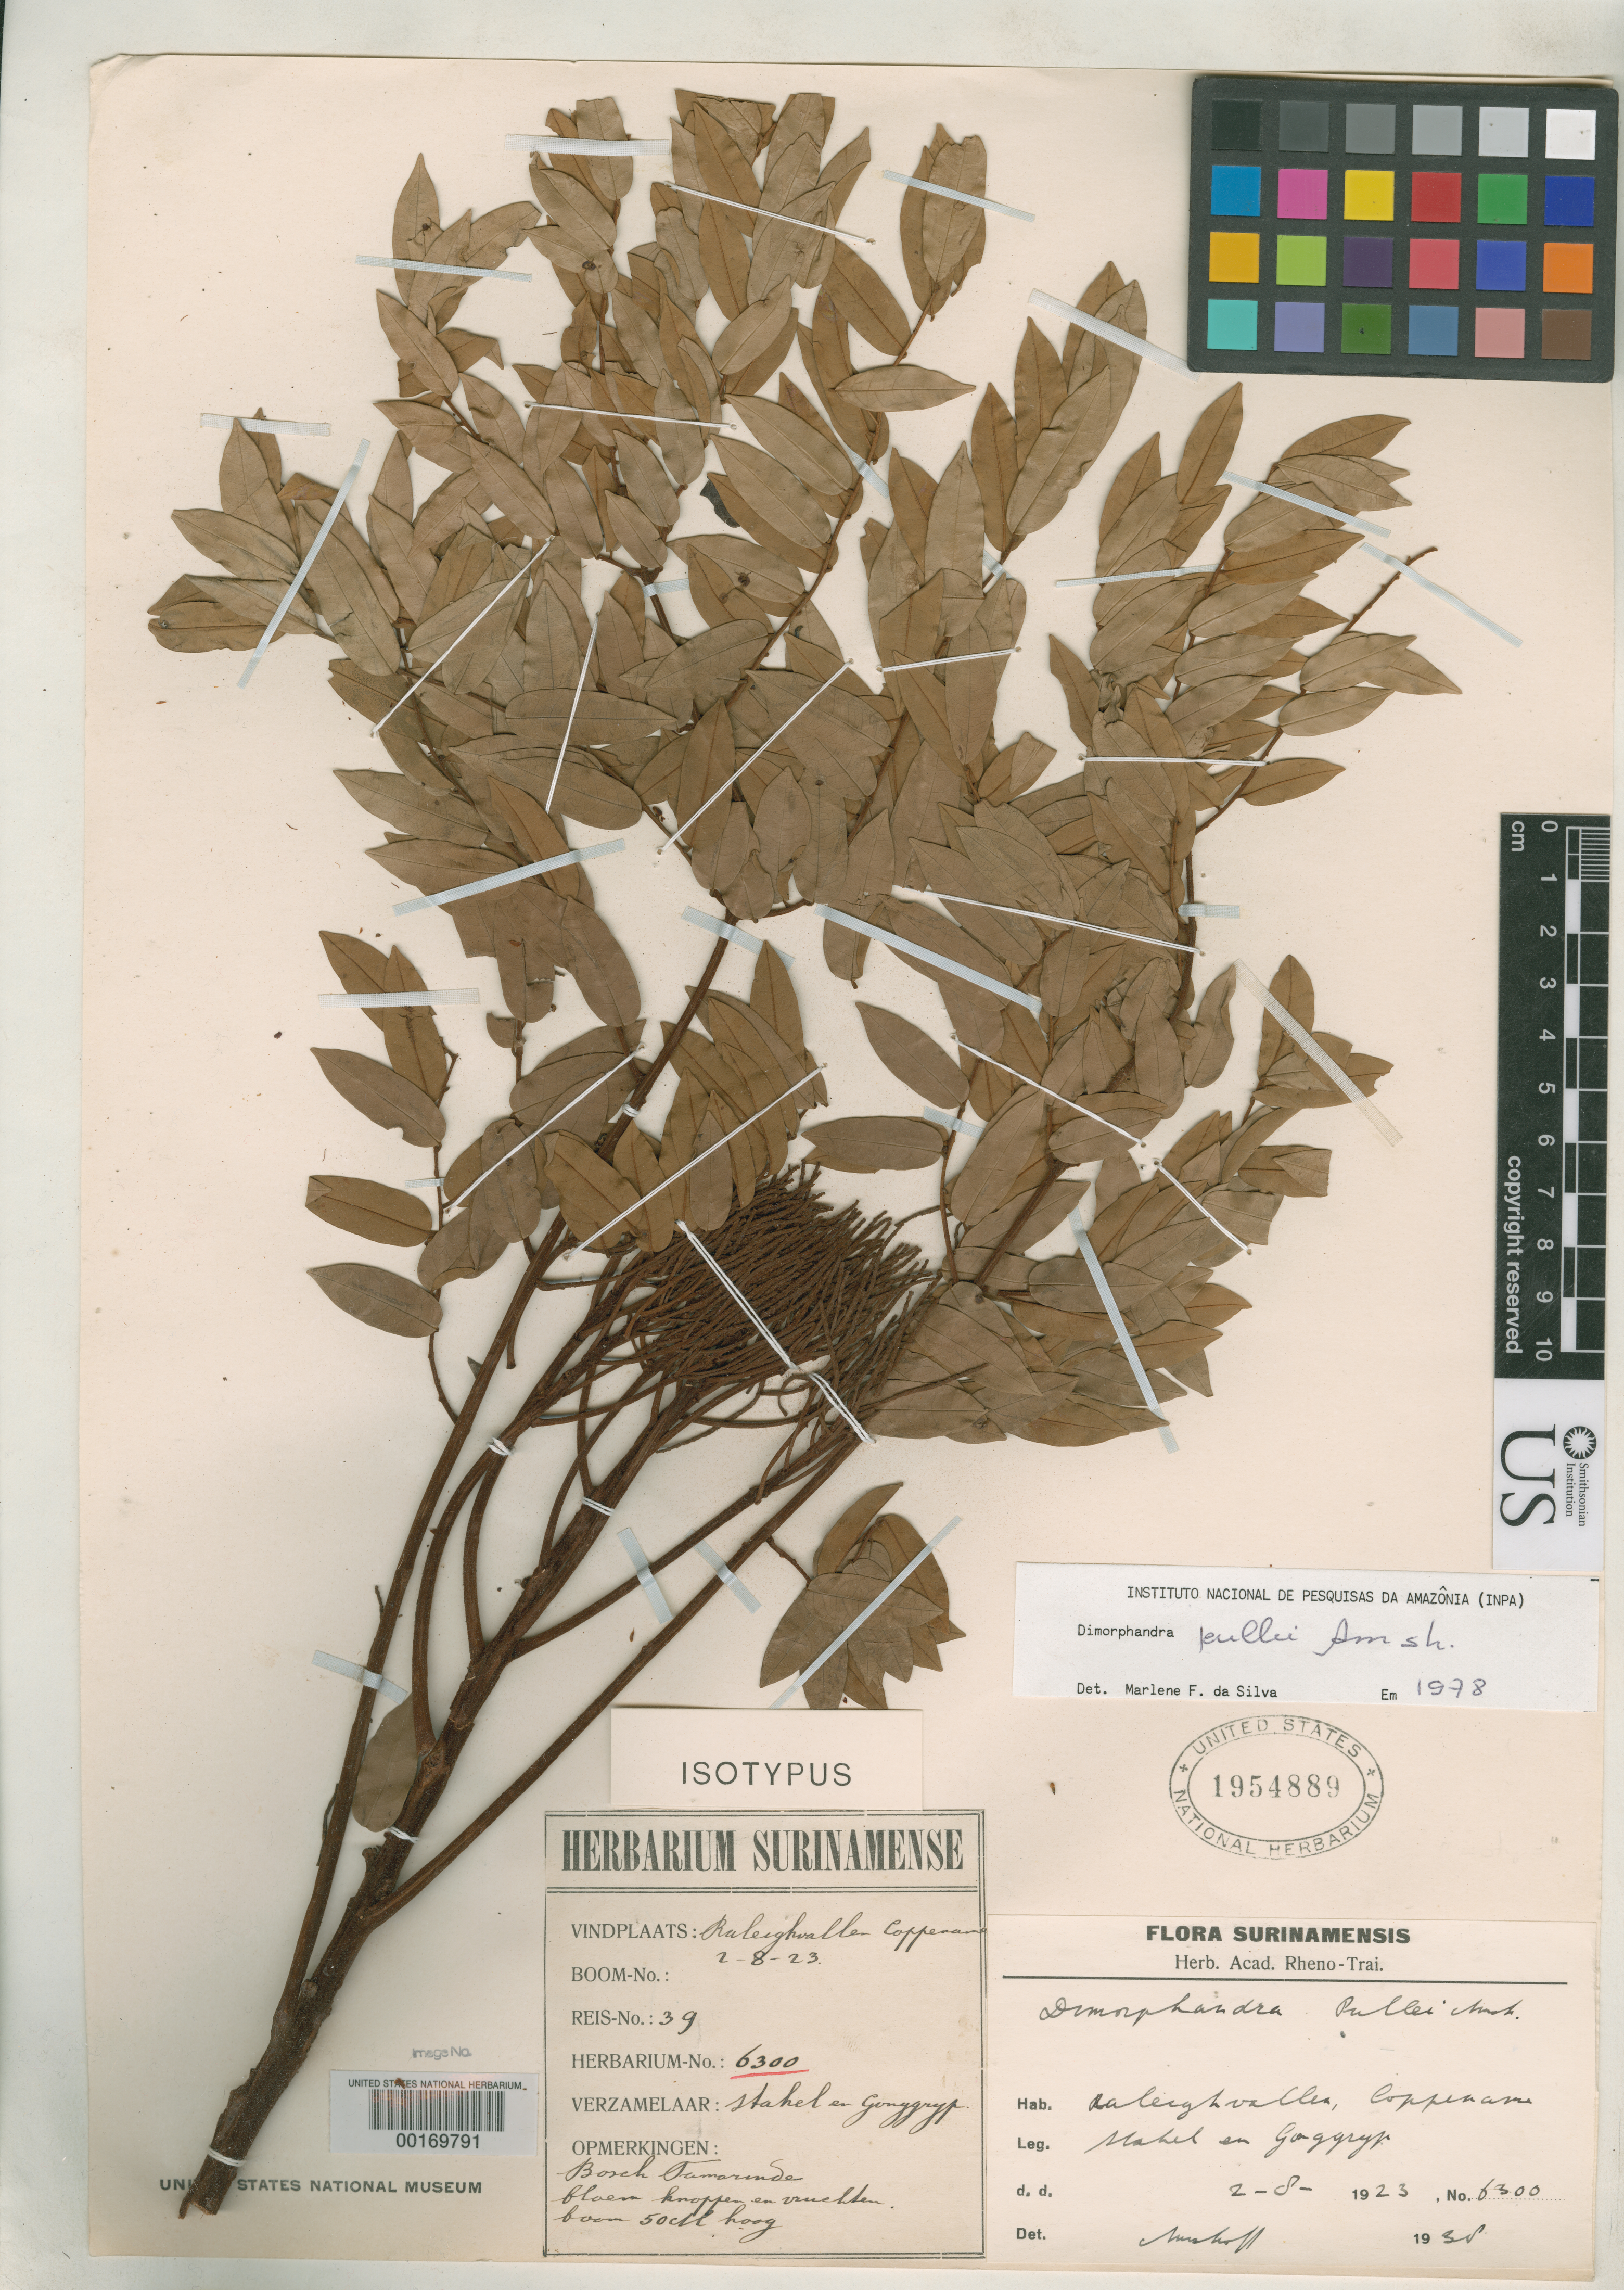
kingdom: Plantae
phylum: Tracheophyta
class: Magnoliopsida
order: Fabales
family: Fabaceae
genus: Dimorphandra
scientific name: Dimorphandra pullei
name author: Amshoff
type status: Isotype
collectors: G. Stahel & L. Gonggrijp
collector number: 6300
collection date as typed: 02 Aug 1923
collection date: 1923-08-02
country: Suriname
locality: Raleigh Falls, Coppename River.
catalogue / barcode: US 1954889